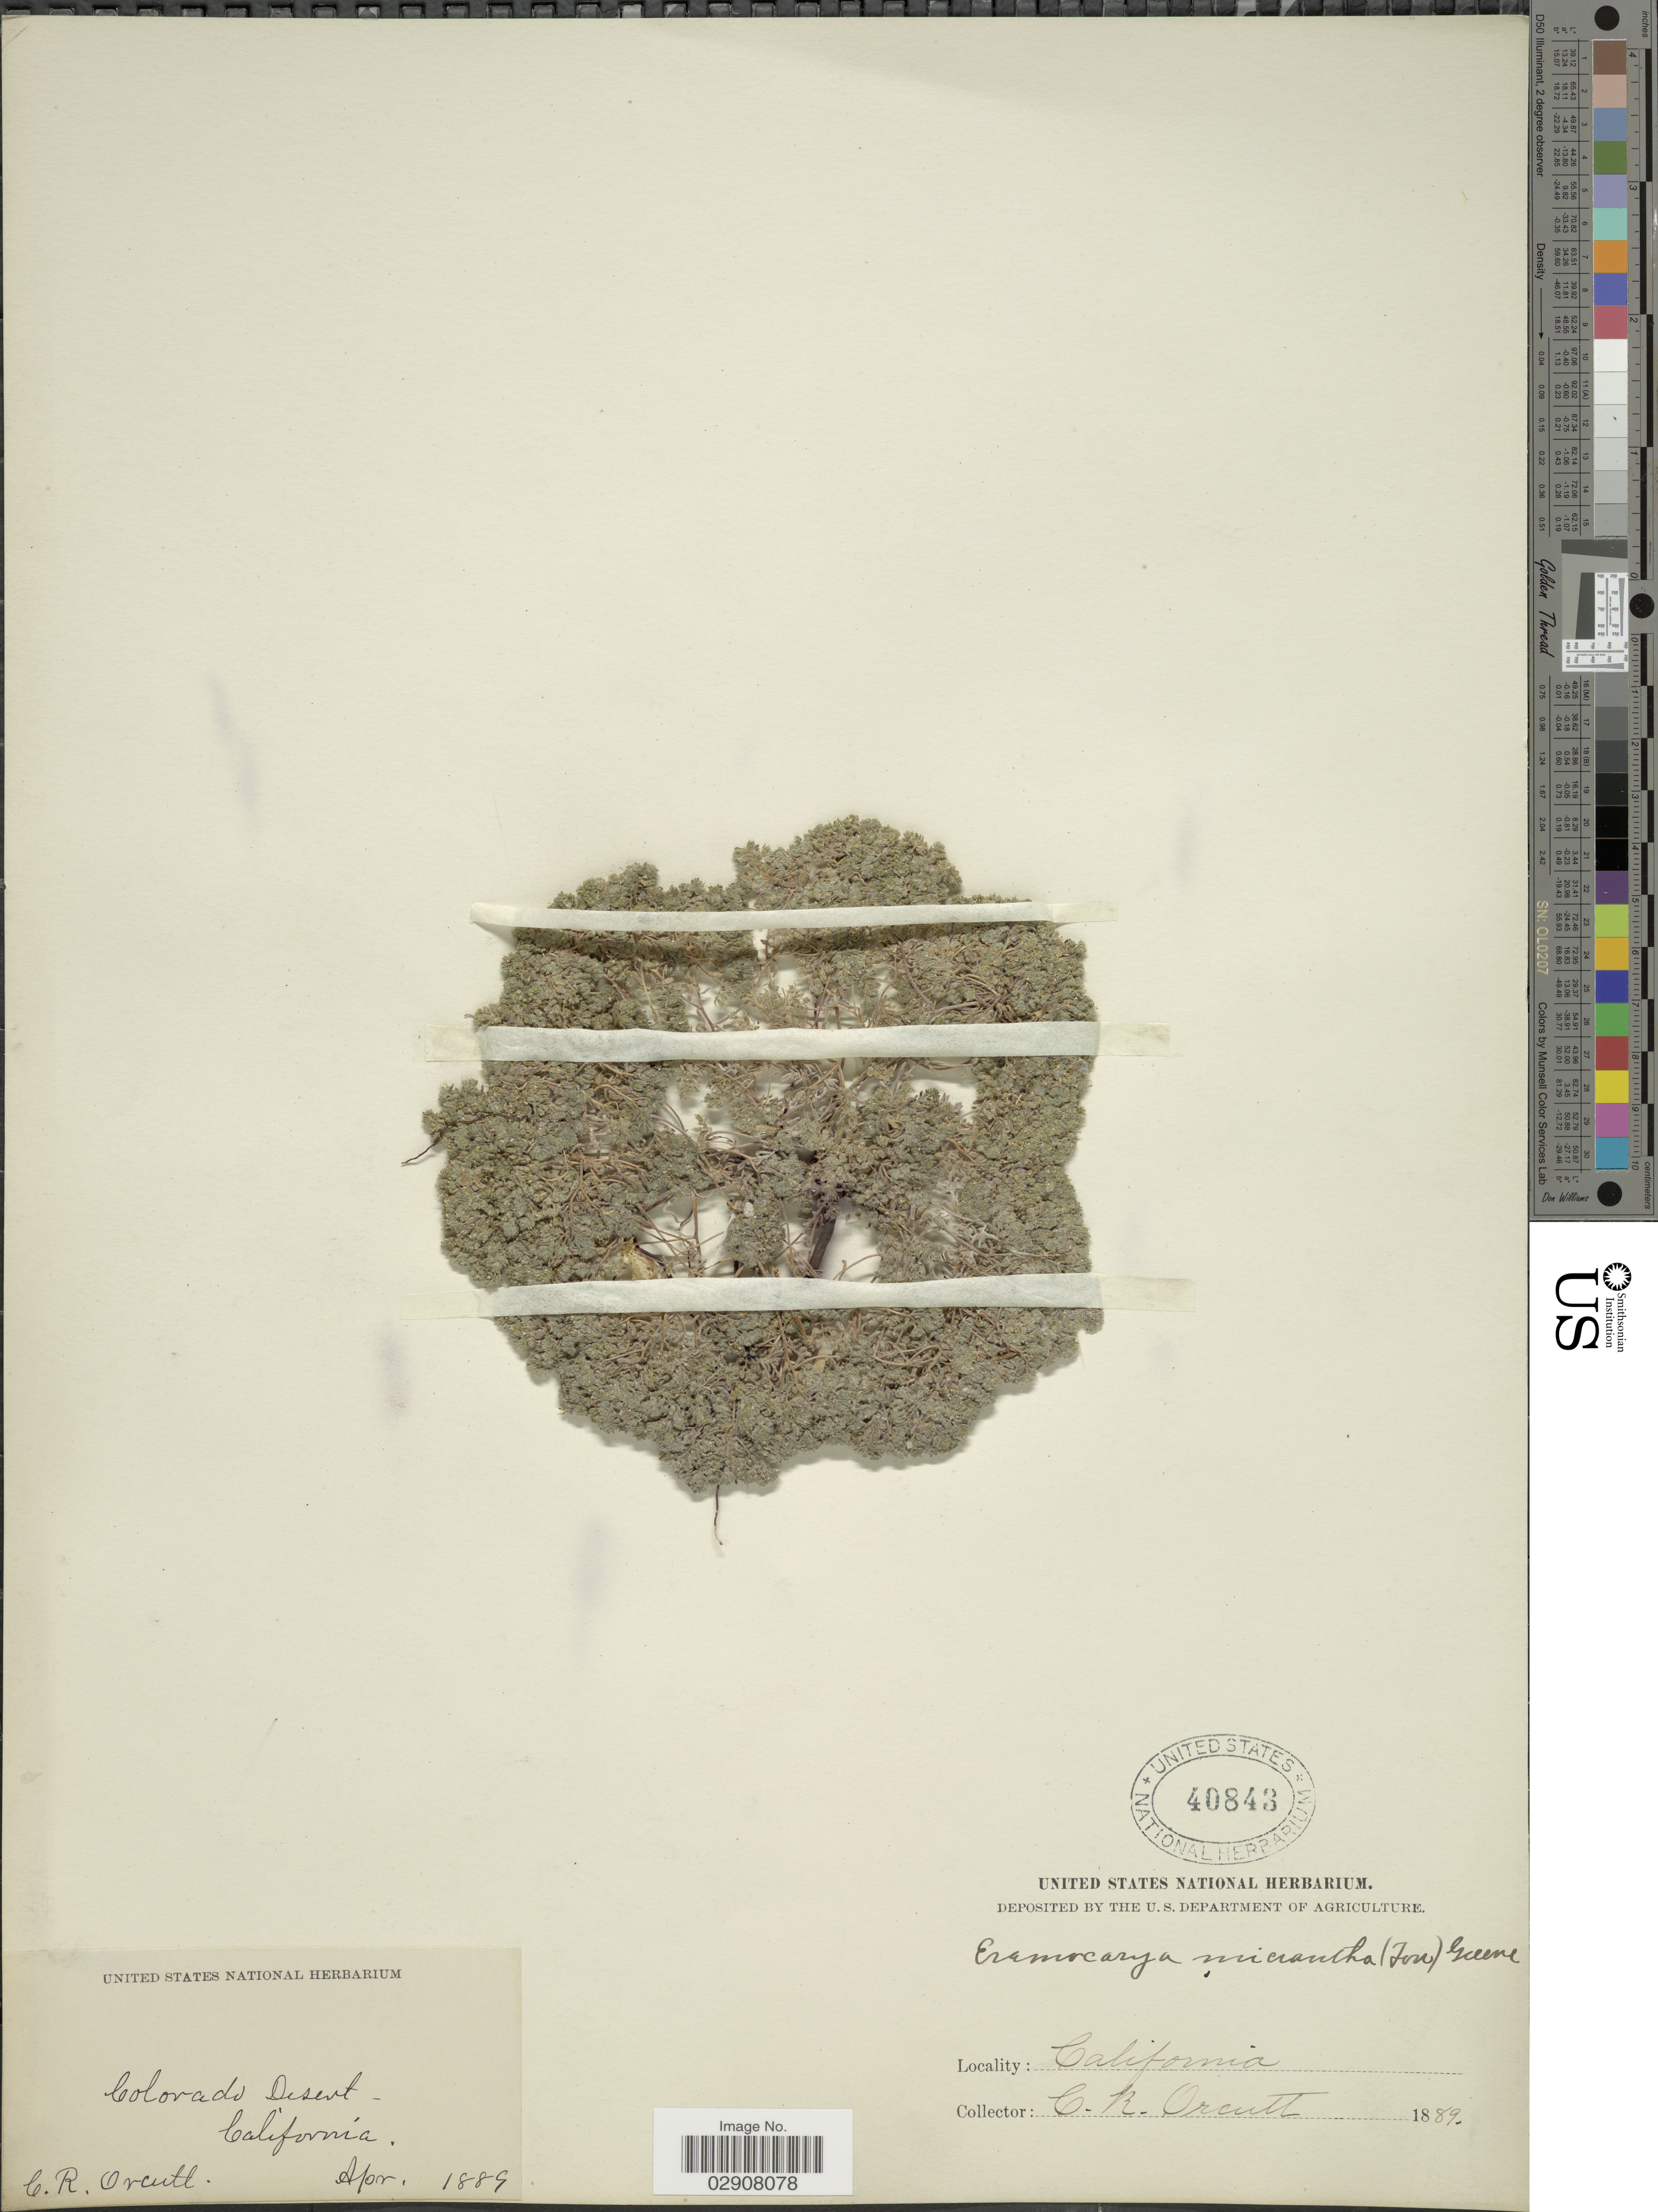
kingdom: Plantae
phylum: Tracheophyta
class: Magnoliopsida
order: Boraginales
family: Boraginaceae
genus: Cryptantha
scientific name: Cryptantha micrantha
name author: (Torr.) I.M. Johnst.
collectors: C. R. Orcutt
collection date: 1889-04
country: United States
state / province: California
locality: Colorado Desert.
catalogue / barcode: US 40843